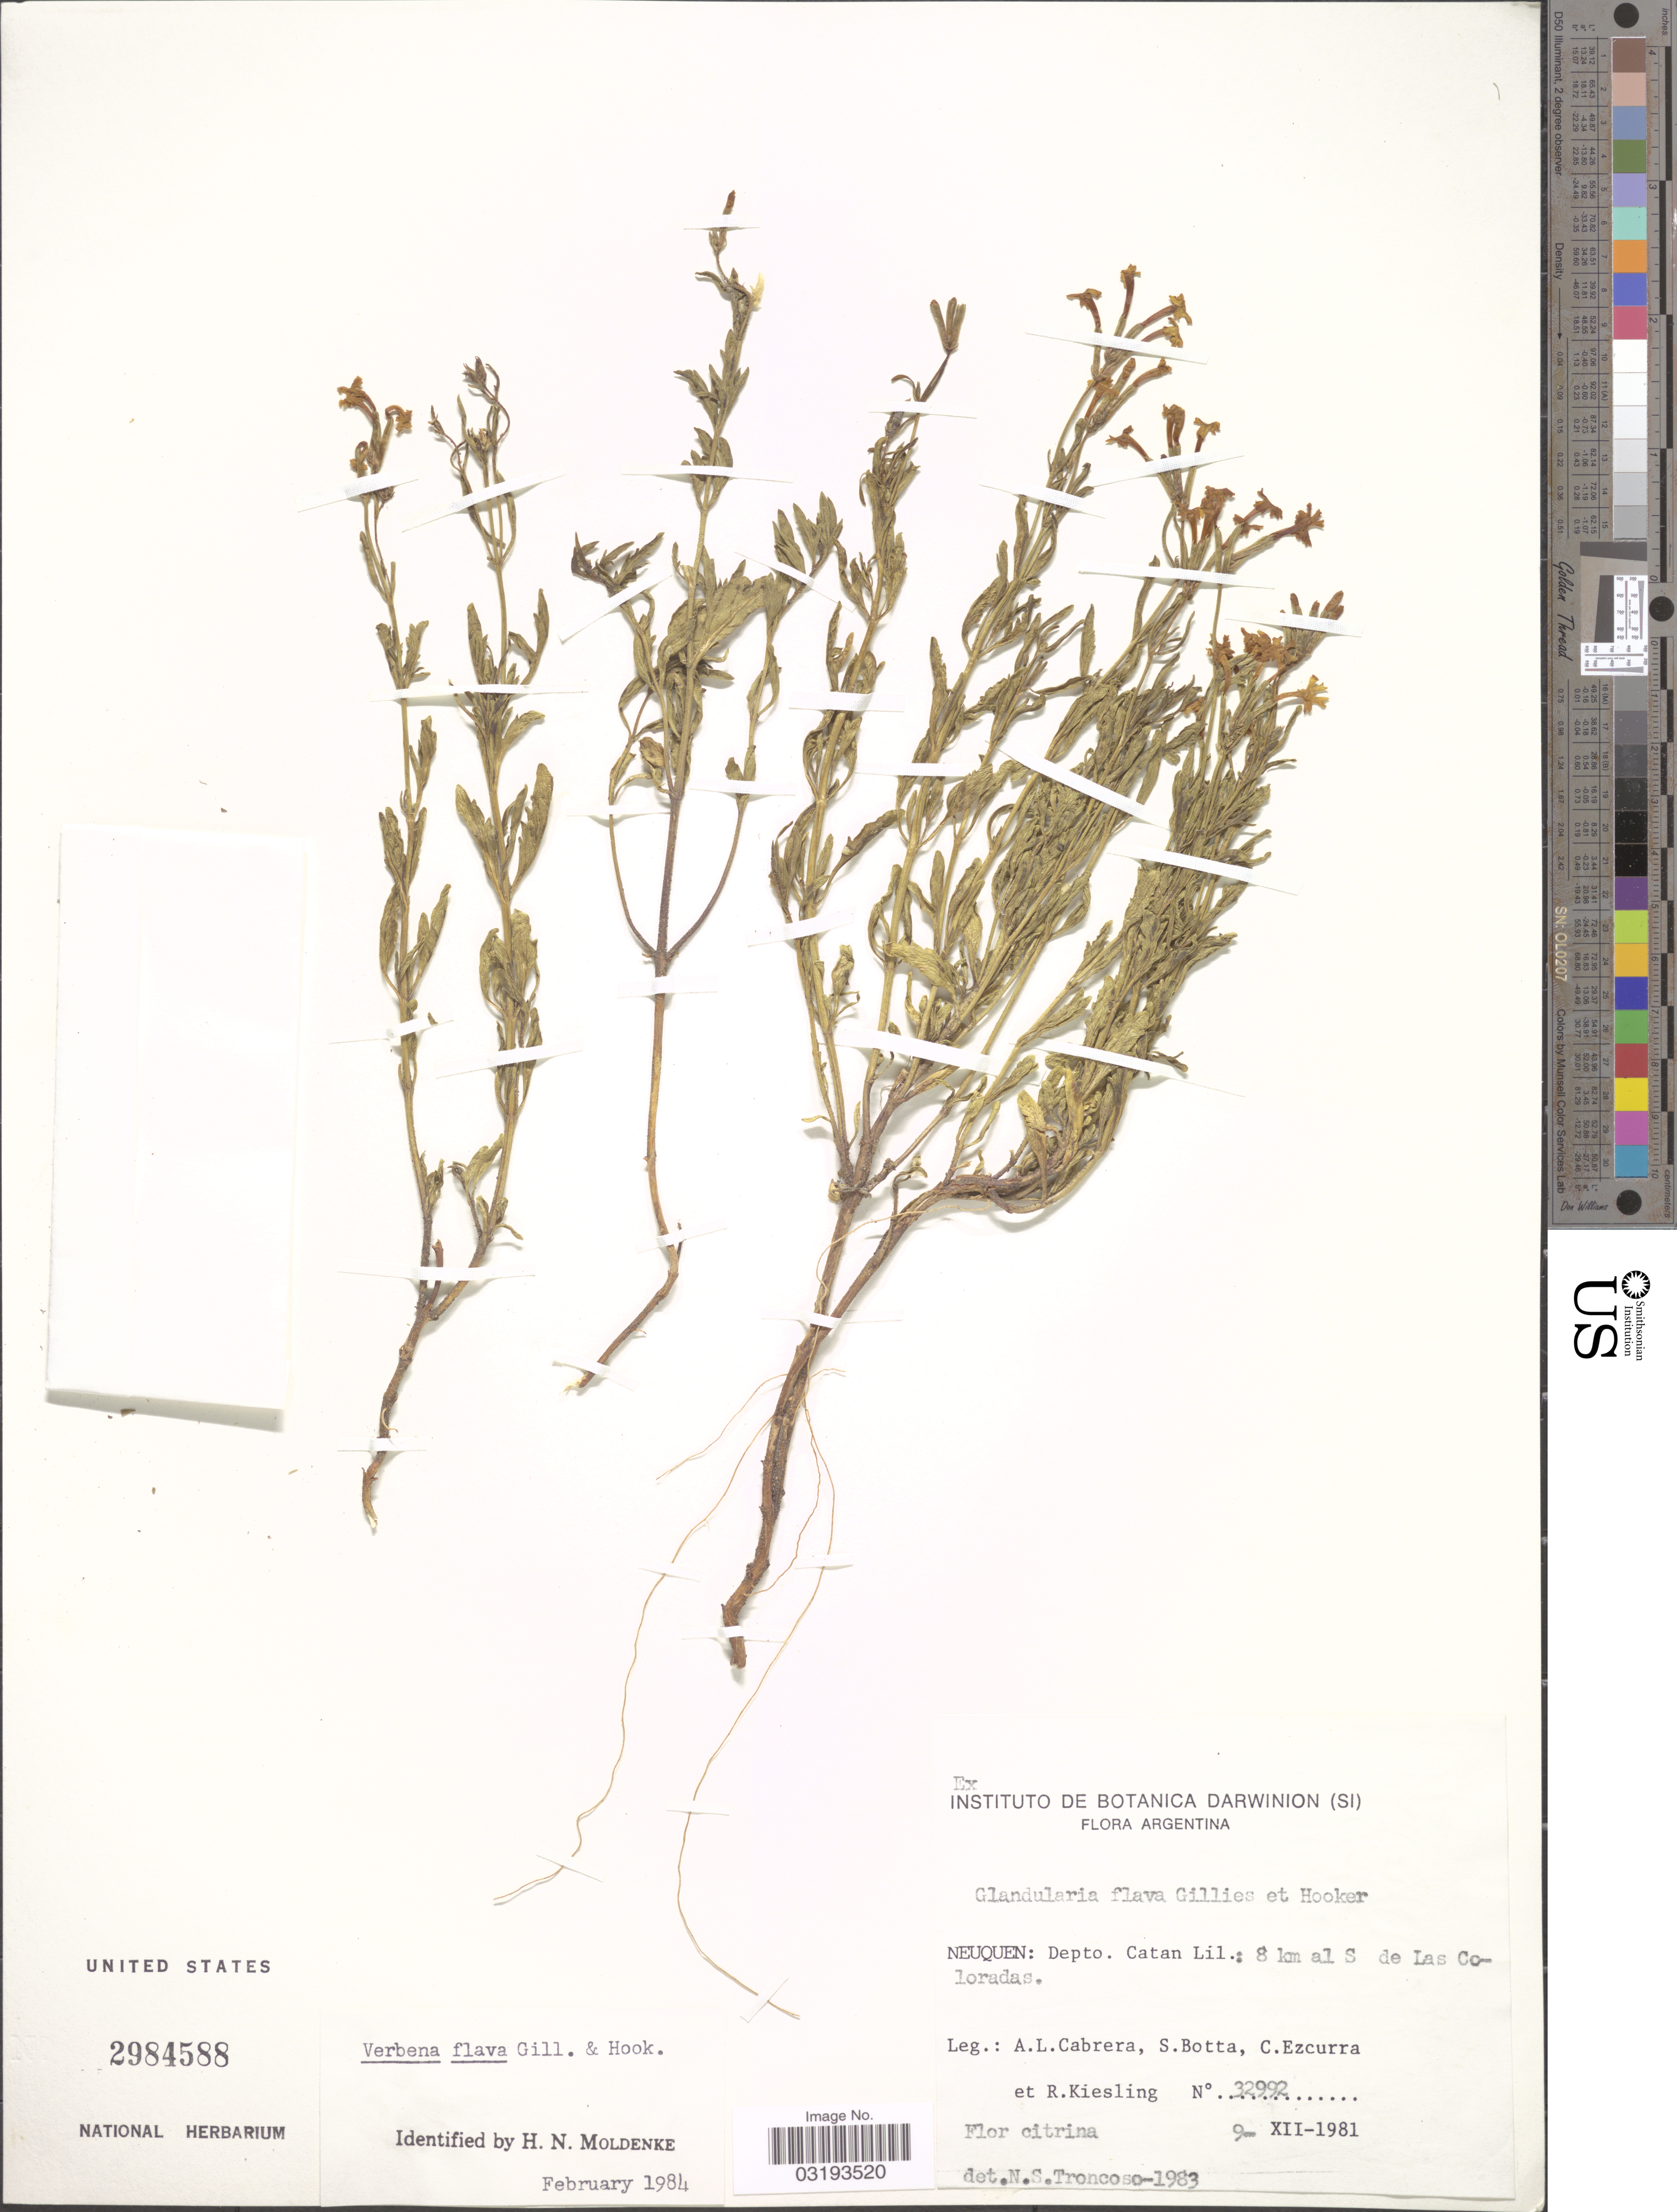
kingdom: Plantae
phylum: Tracheophyta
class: Magnoliopsida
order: Lamiales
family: Verbenaceae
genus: Verbena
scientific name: Verbena flava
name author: Gillies & Hook.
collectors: A. L. Cabrera, S. Botta, C. Ezcurra & R. Kiesling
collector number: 32992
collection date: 1981-12-09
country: Argentina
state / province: Neuquen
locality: Depto. Catan Lil.: 8 km al S de Las Coloradas.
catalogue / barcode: US 2984588